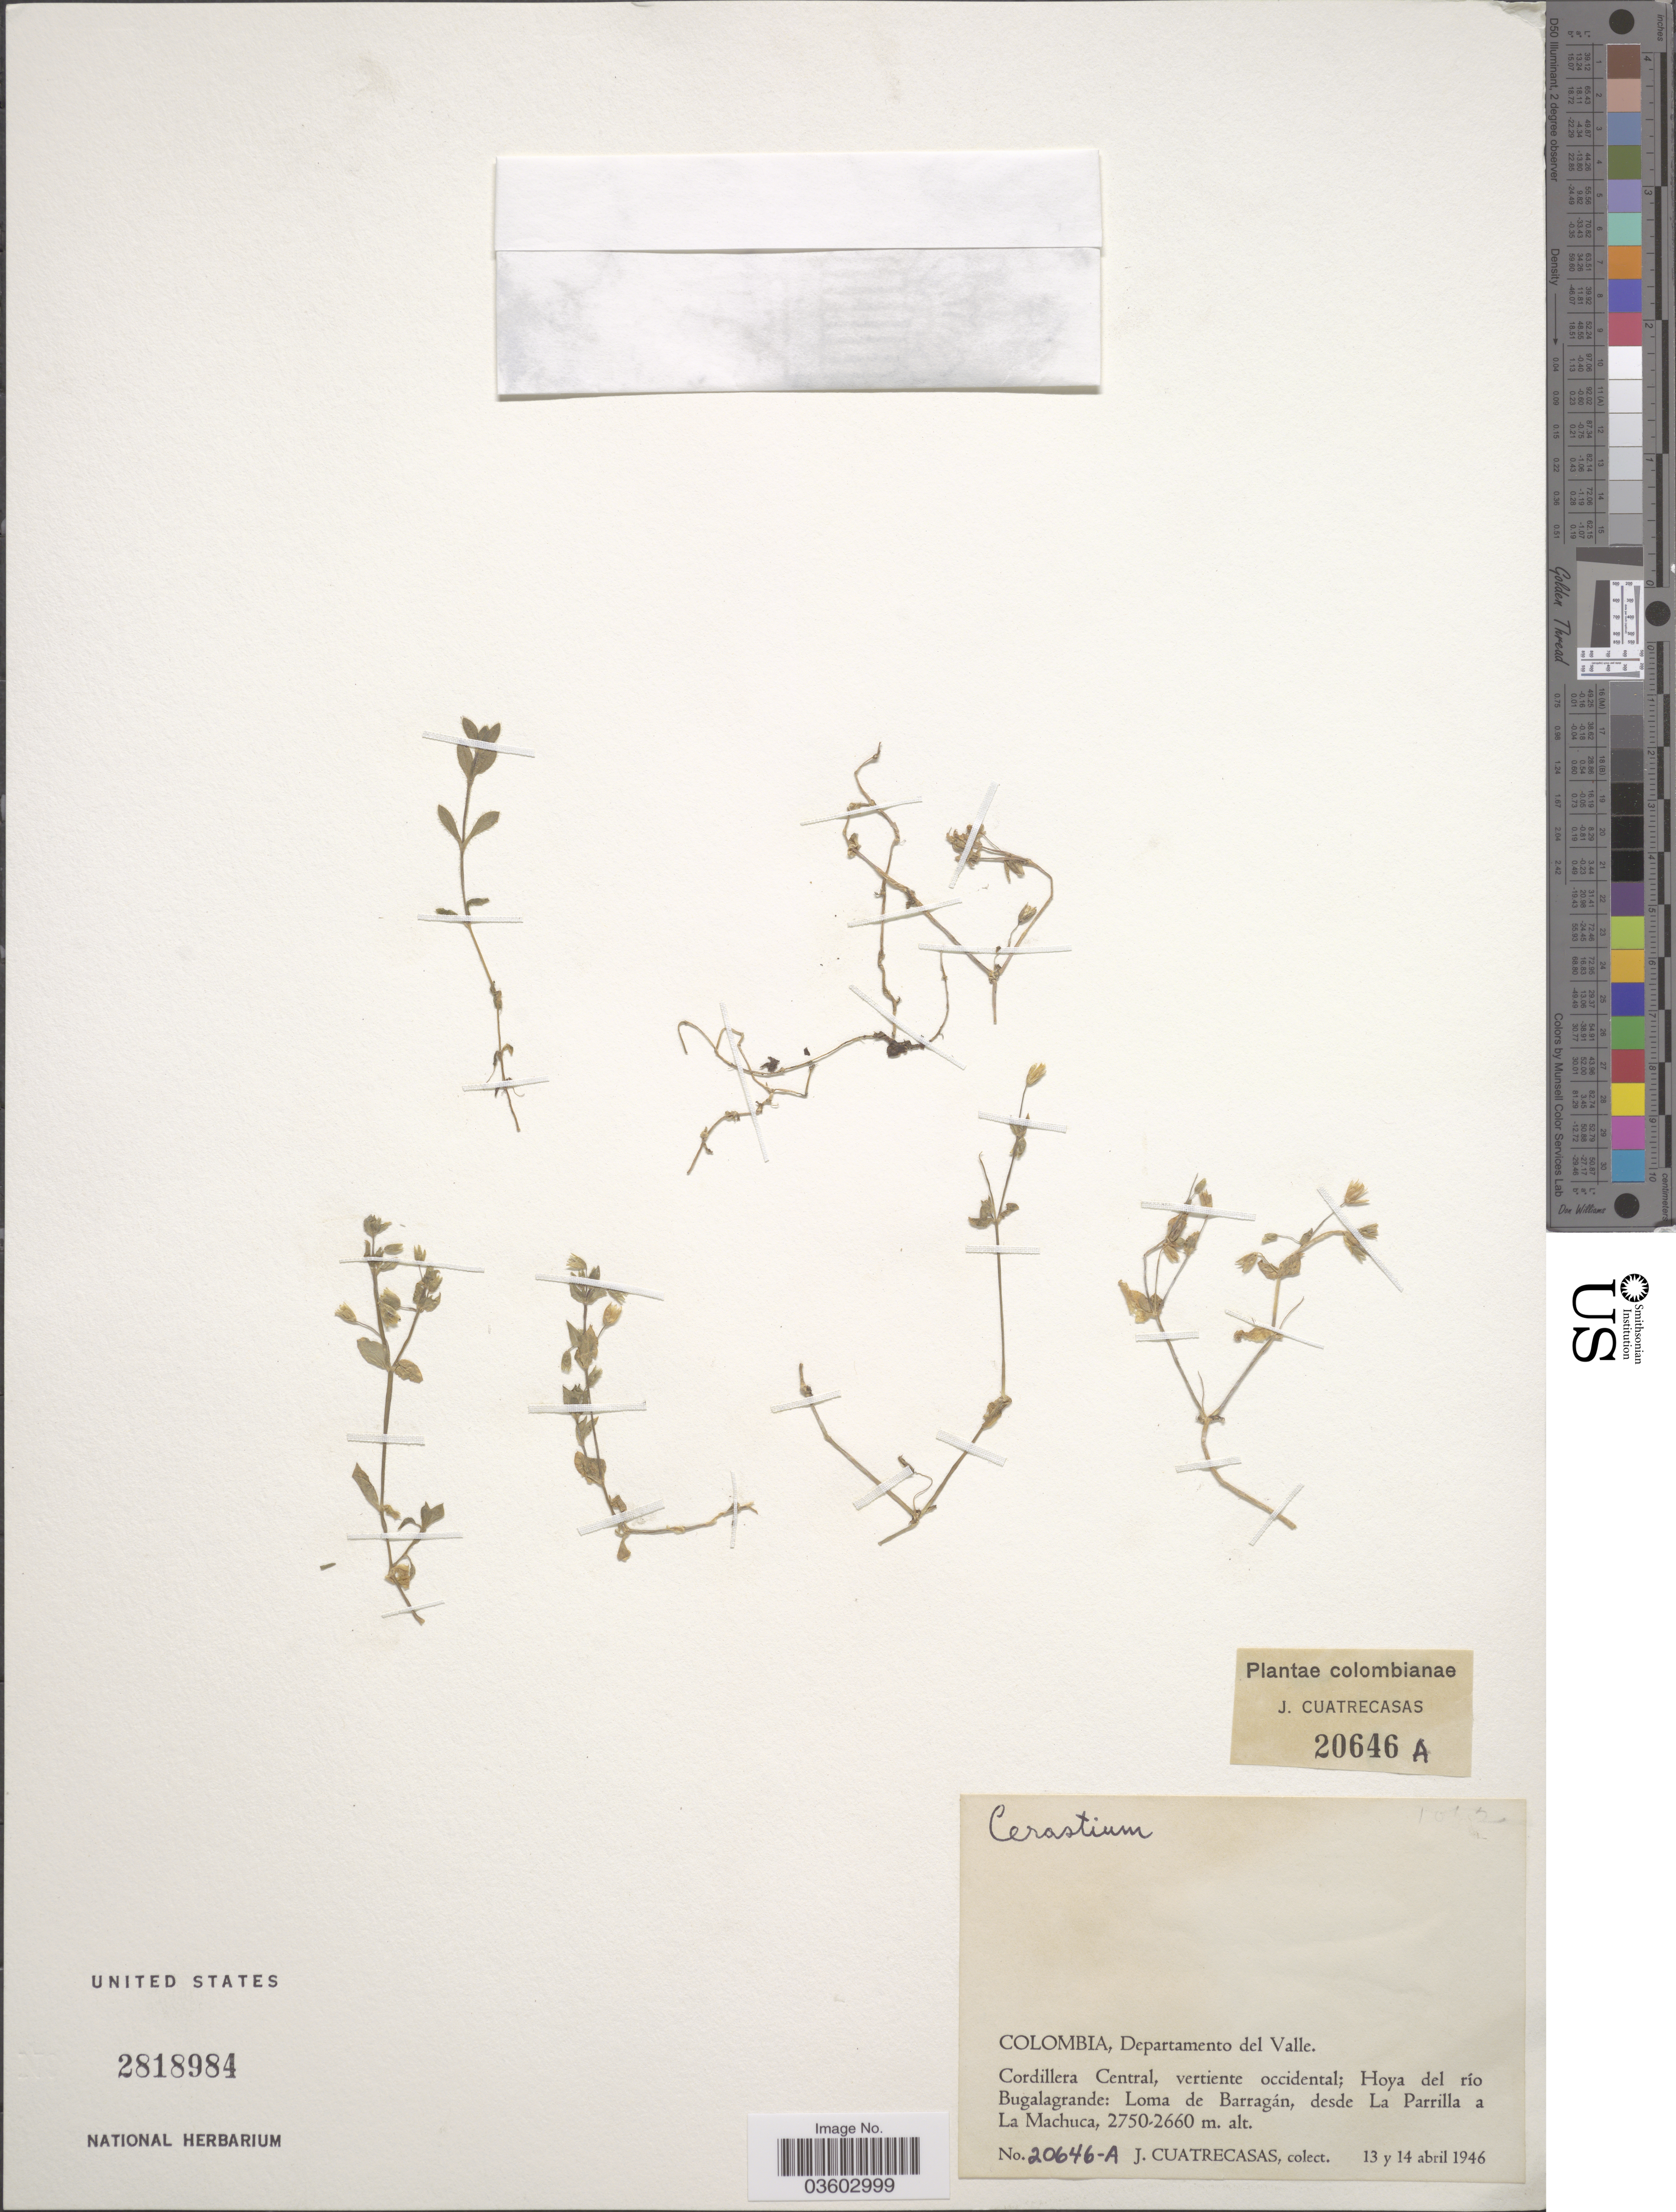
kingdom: Plantae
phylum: Tracheophyta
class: Magnoliopsida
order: Caryophyllales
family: Caryophyllaceae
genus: Cerastium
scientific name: Cerastium sp.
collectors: J. Cuatrecasas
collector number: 20646-A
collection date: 1946-04-13/1946-04-14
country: Colombia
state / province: Valle del Cauca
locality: Departamento del Valle. Cordillera Central, vertiente occidental; Hoya del río Bugalagrande: Loma de Barragán, desde La Parrilla a La Machuca.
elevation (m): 2660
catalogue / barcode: US 2818984